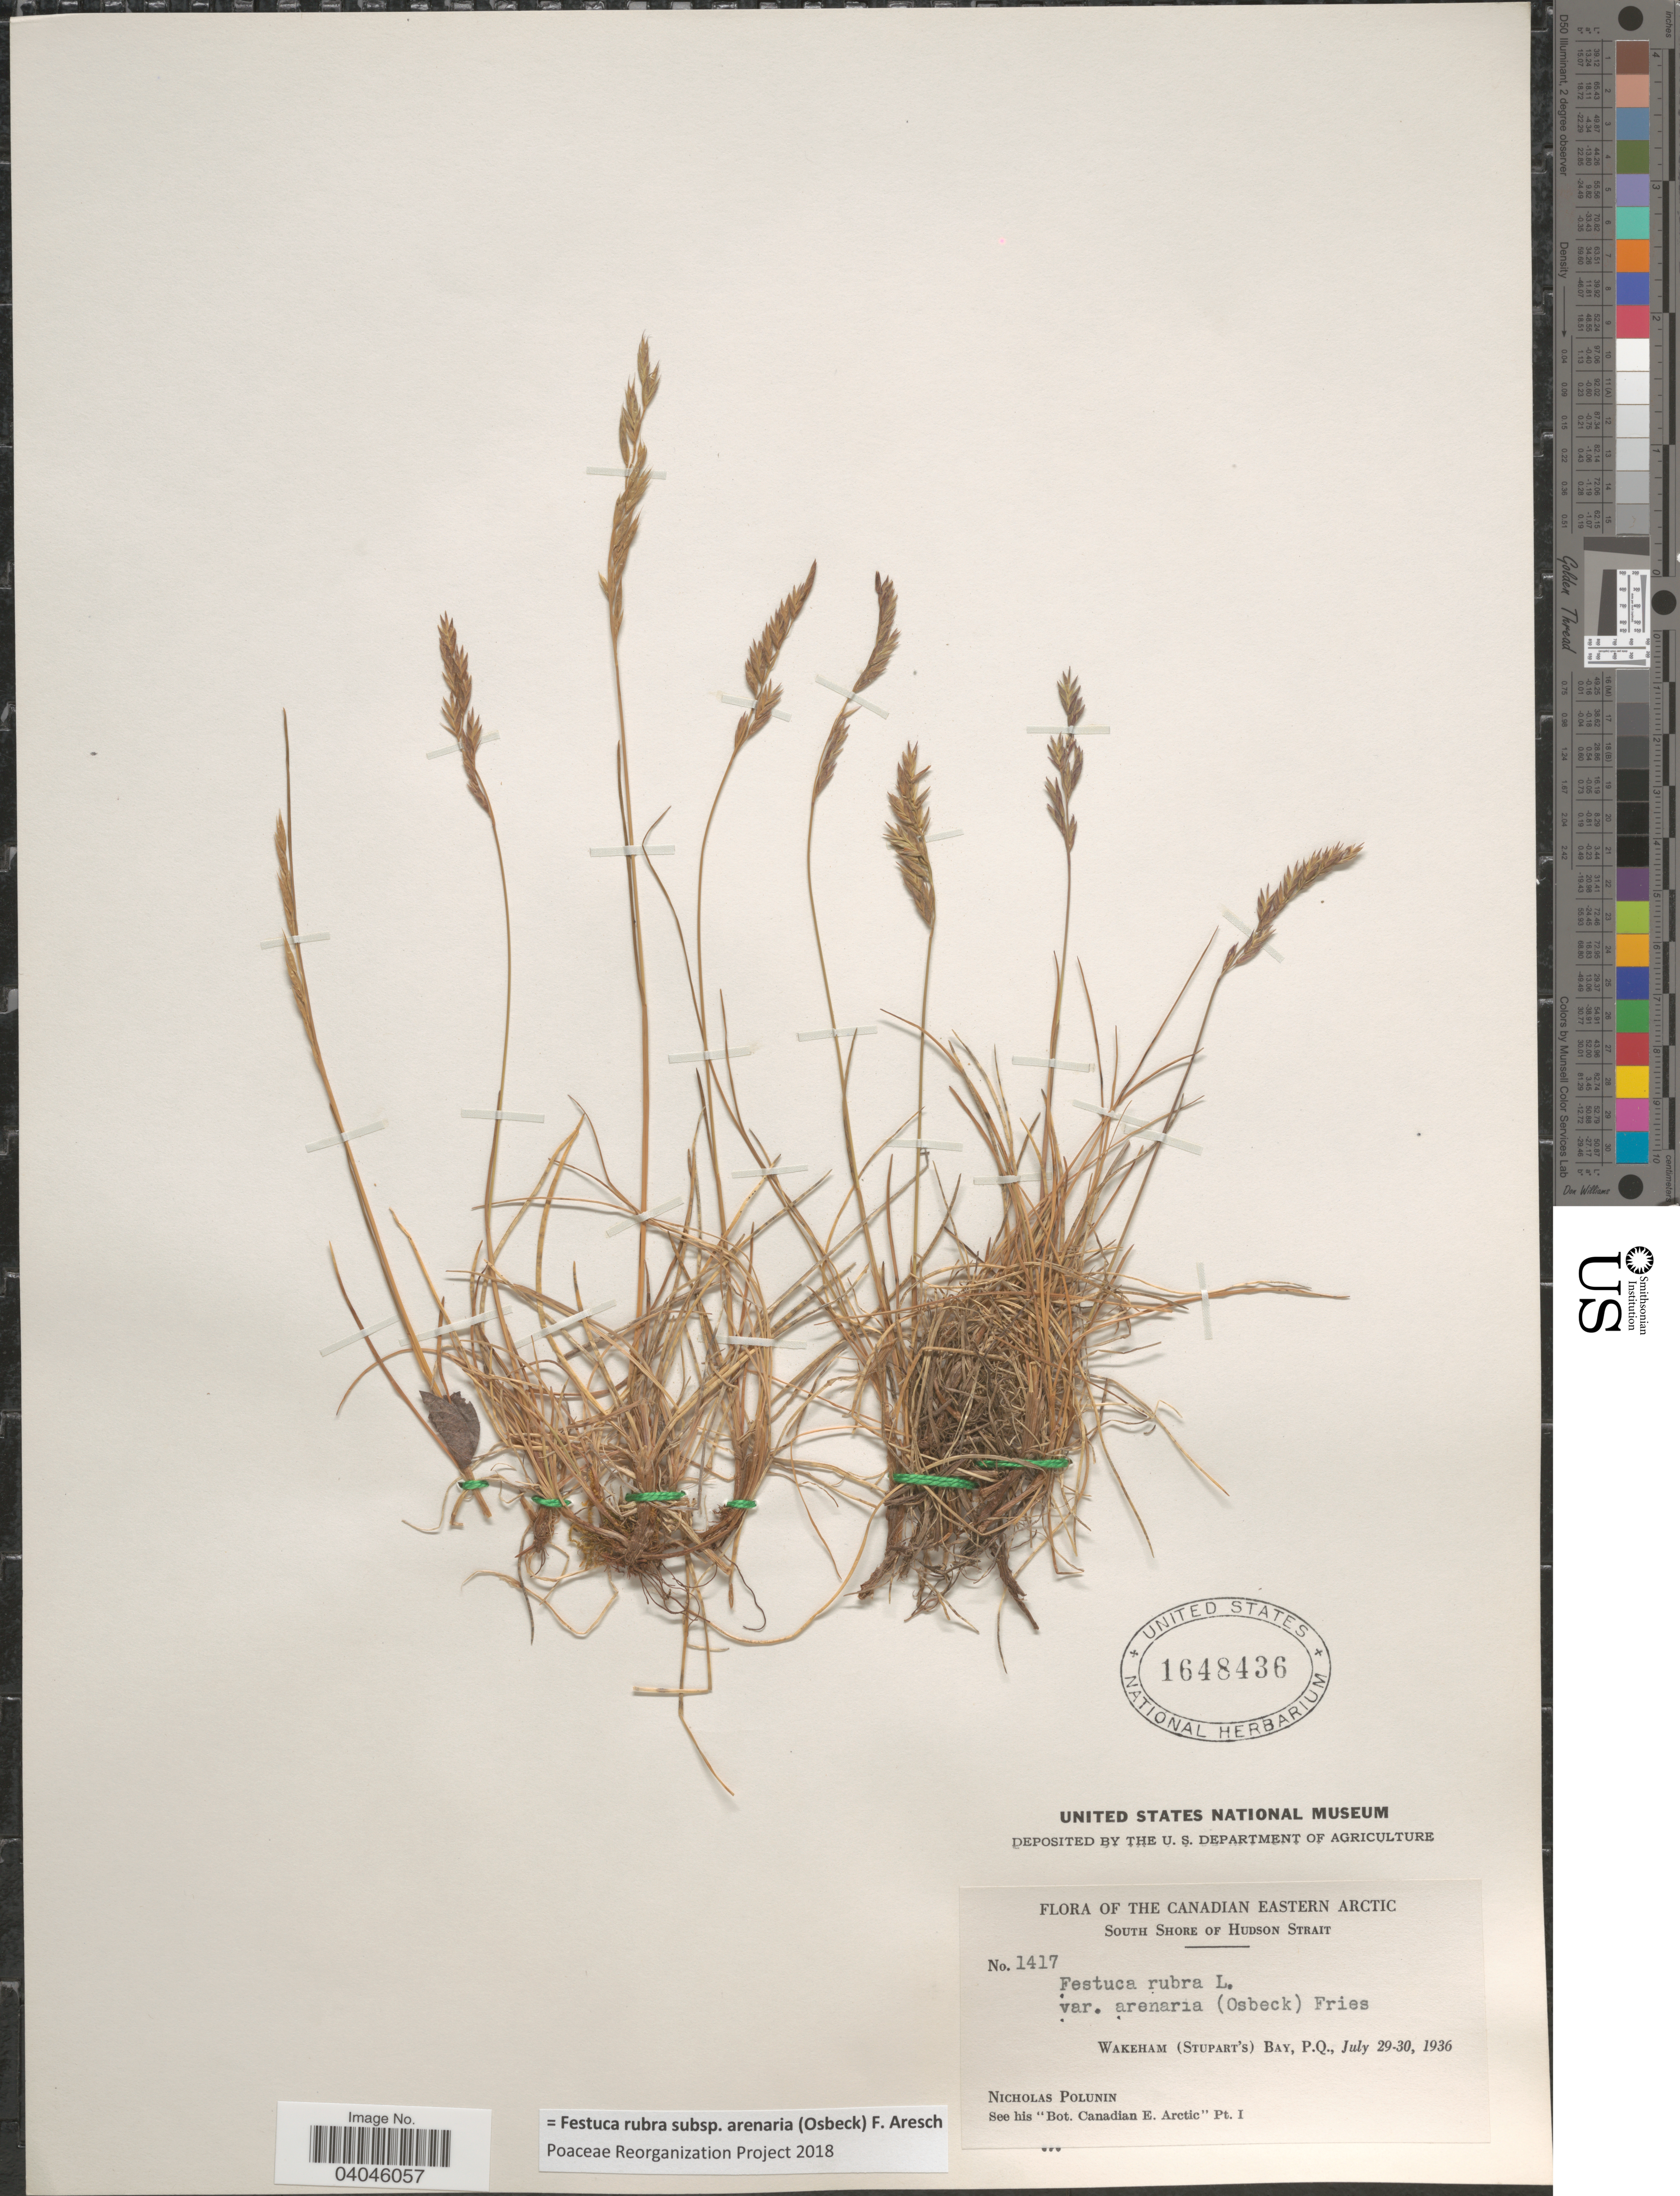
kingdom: Plantae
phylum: Tracheophyta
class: Liliopsida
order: Poales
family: Poaceae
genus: Festuca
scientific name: Festuca rubra subsp. arenaria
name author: (Osbeck) F. Aresch.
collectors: N. V. Polunin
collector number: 1417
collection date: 1936-07-29/1936-07-30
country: Canada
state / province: Quebec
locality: The Canadian Eastern Arctic. South Shore of Hudson Strait. Wakeham (Stupart's) Bay. P.Q.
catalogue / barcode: US 1648436